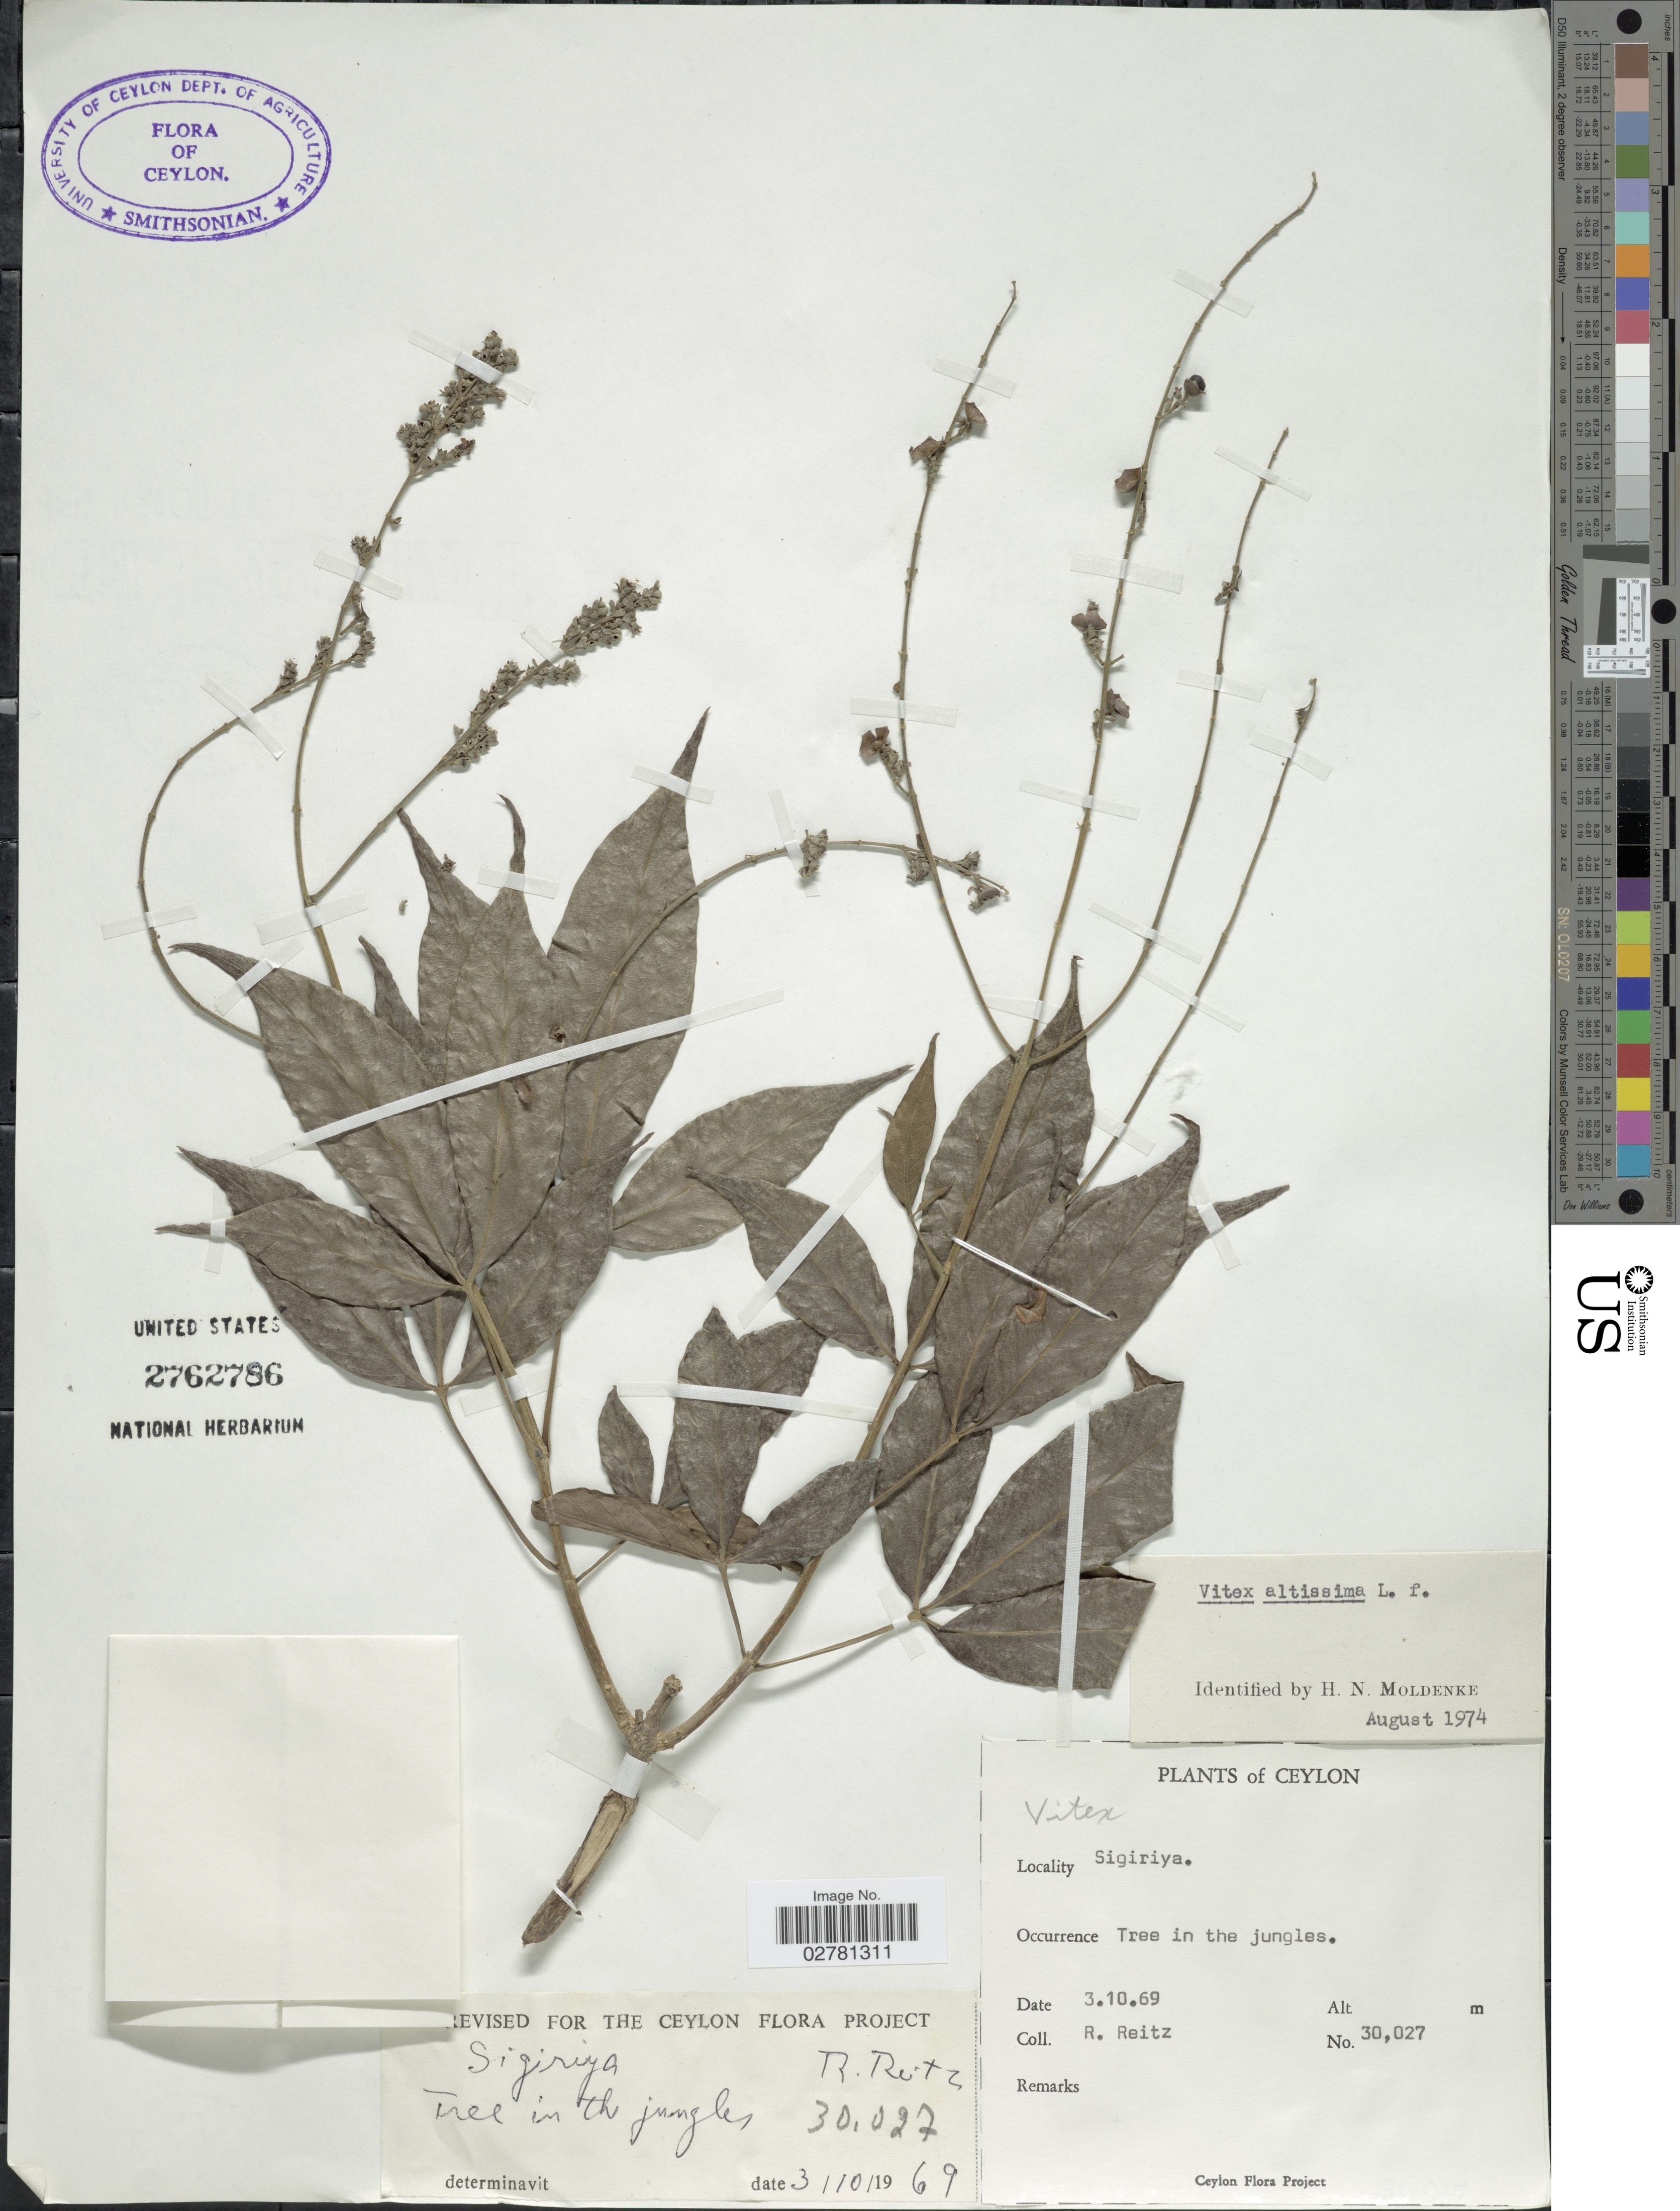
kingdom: Plantae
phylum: Tracheophyta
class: Magnoliopsida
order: Lamiales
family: Lamiaceae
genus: Vitex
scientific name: Vitex altissima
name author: L. f.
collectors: R. Reitz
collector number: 30027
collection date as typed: Transcribed d/m/y: 3/10/69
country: Sri Lanka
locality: Ceylon. Sigiriya.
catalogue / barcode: US 2762786